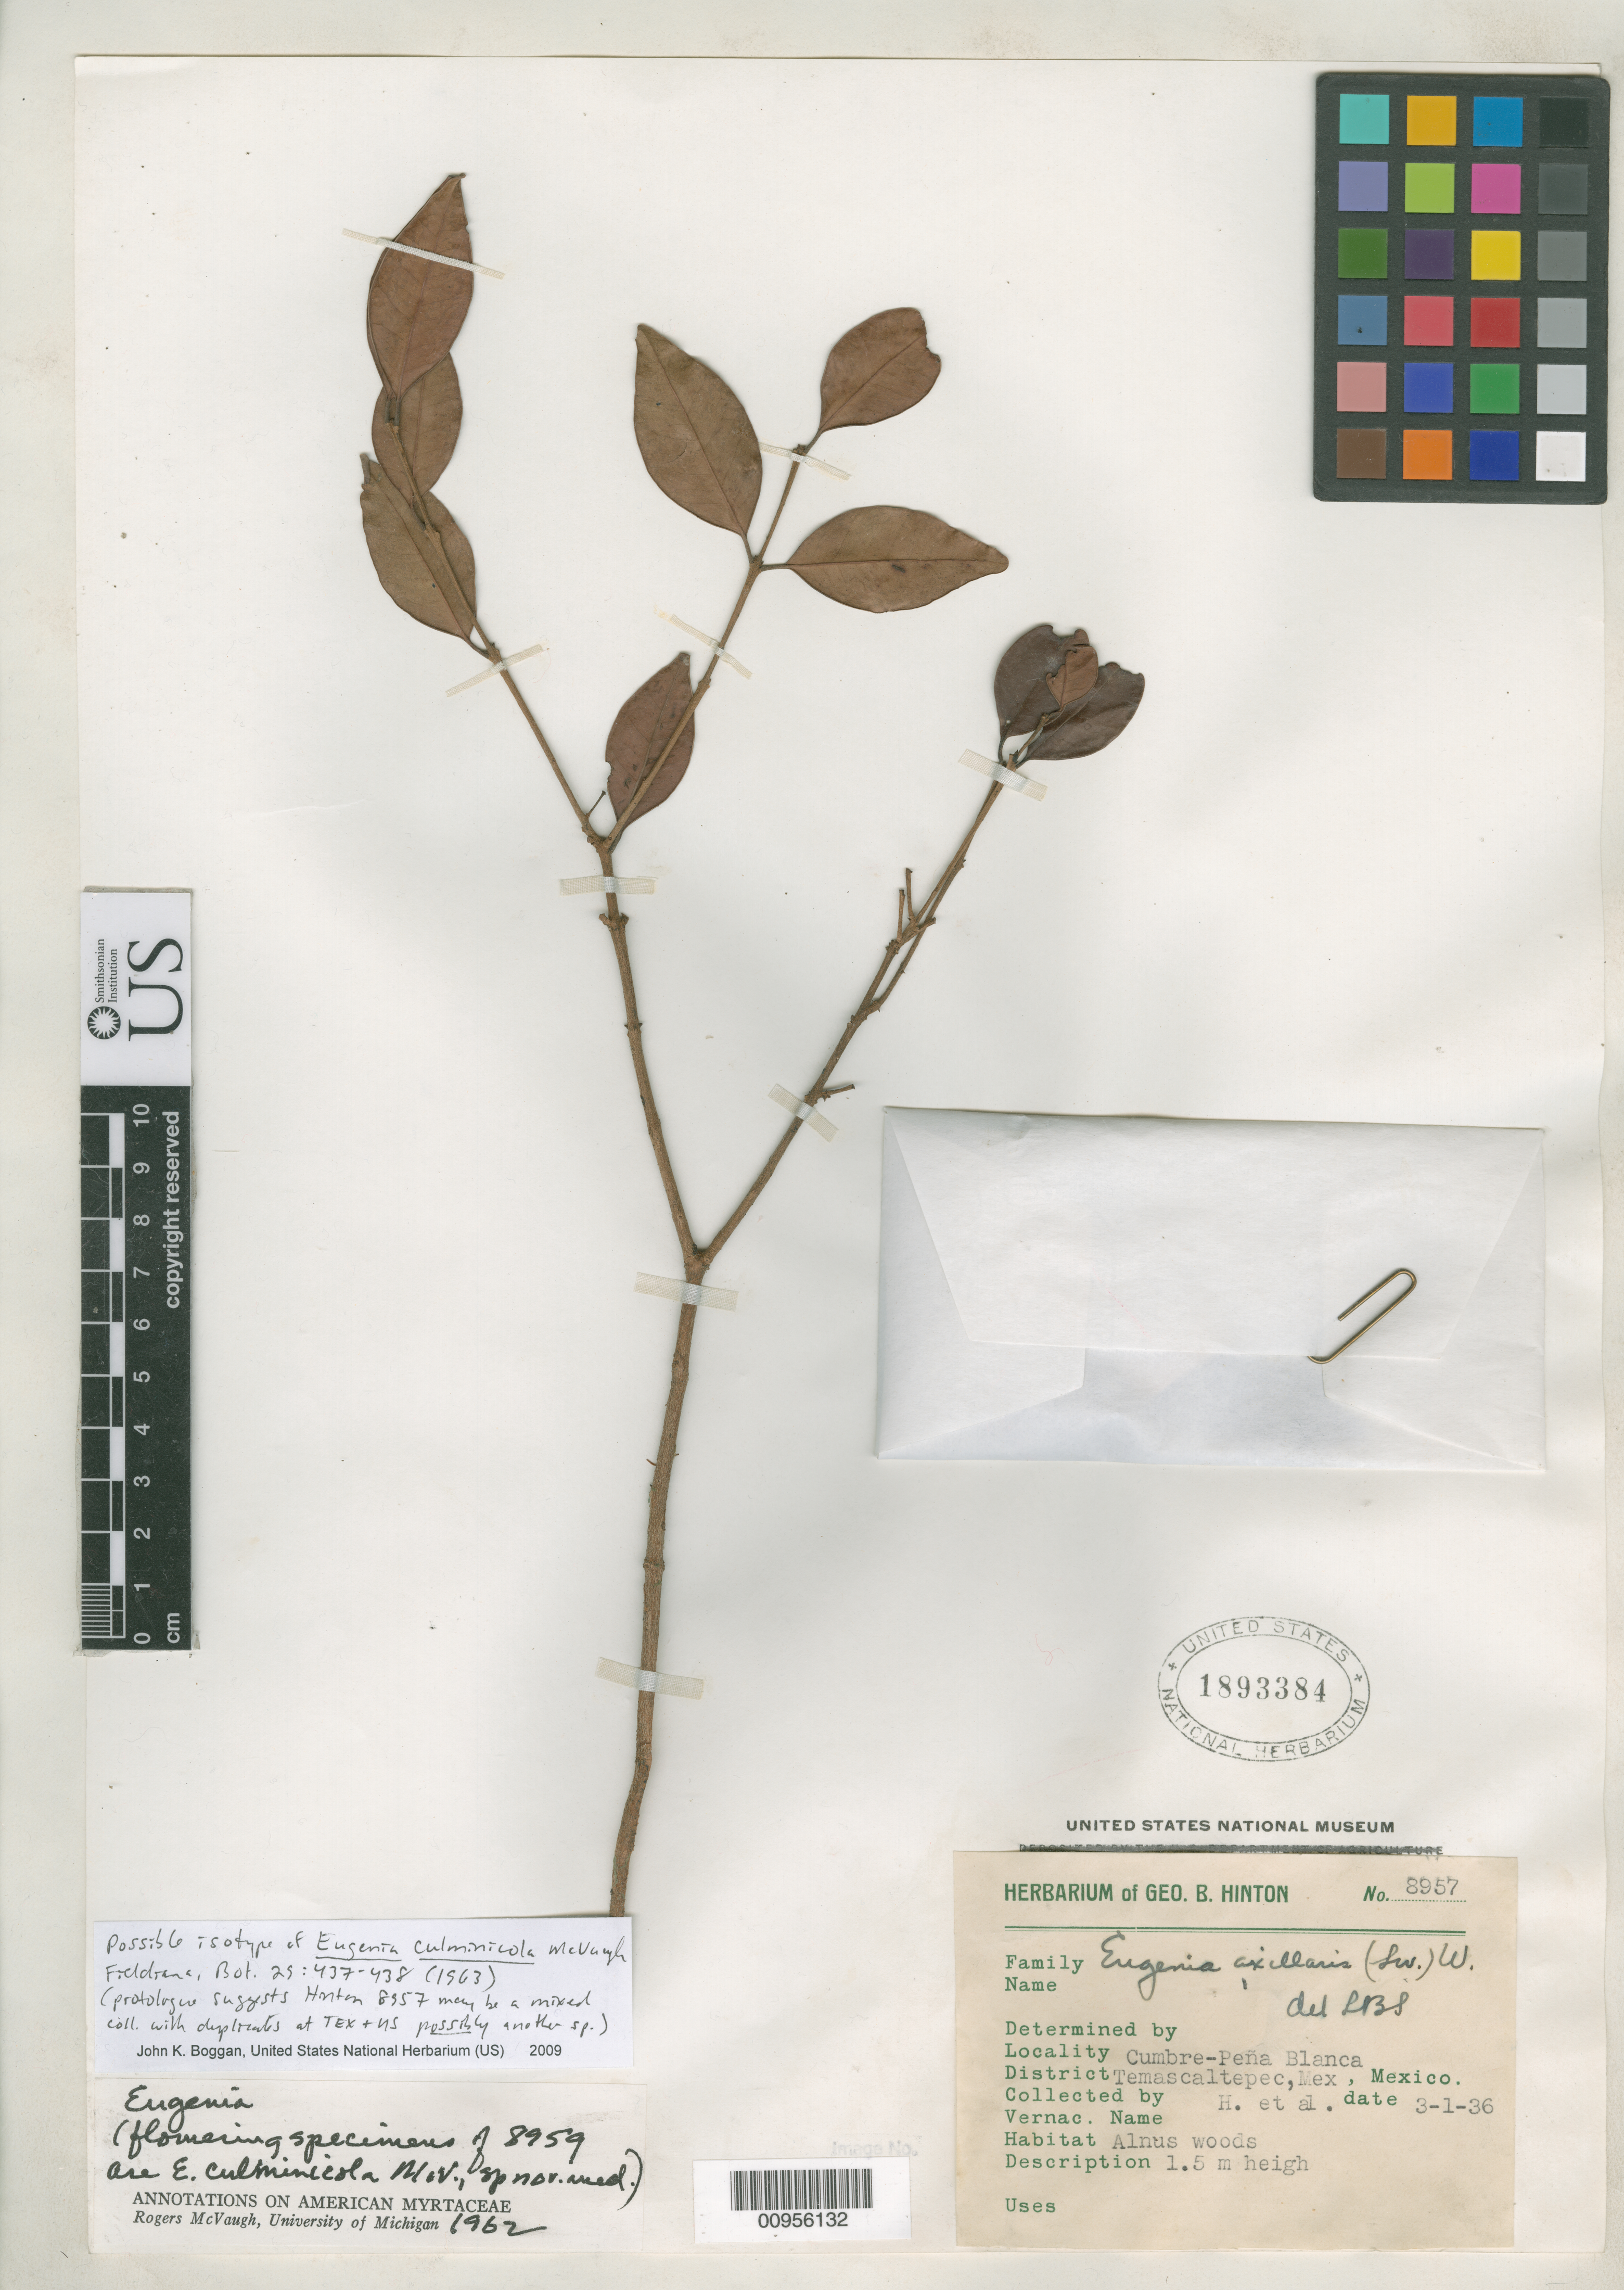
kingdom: Plantae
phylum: Tracheophyta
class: Magnoliopsida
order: Myrtales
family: Myrtaceae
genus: Eugenia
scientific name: Eugenia culminicola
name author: McVaugh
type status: Possible Isotype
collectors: G. B. Hinton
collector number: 8957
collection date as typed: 01 Mar 1936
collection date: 1936-03-01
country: Mexico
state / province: México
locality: Cumbre-Peña Blanca, District Temascaltepec, Mex., Mexico.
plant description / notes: Protologue suggests Hinton 8957 may be a mixed collection, and duplicates other than holotype at GH possibly represent a different species.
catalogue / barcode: US 1893384